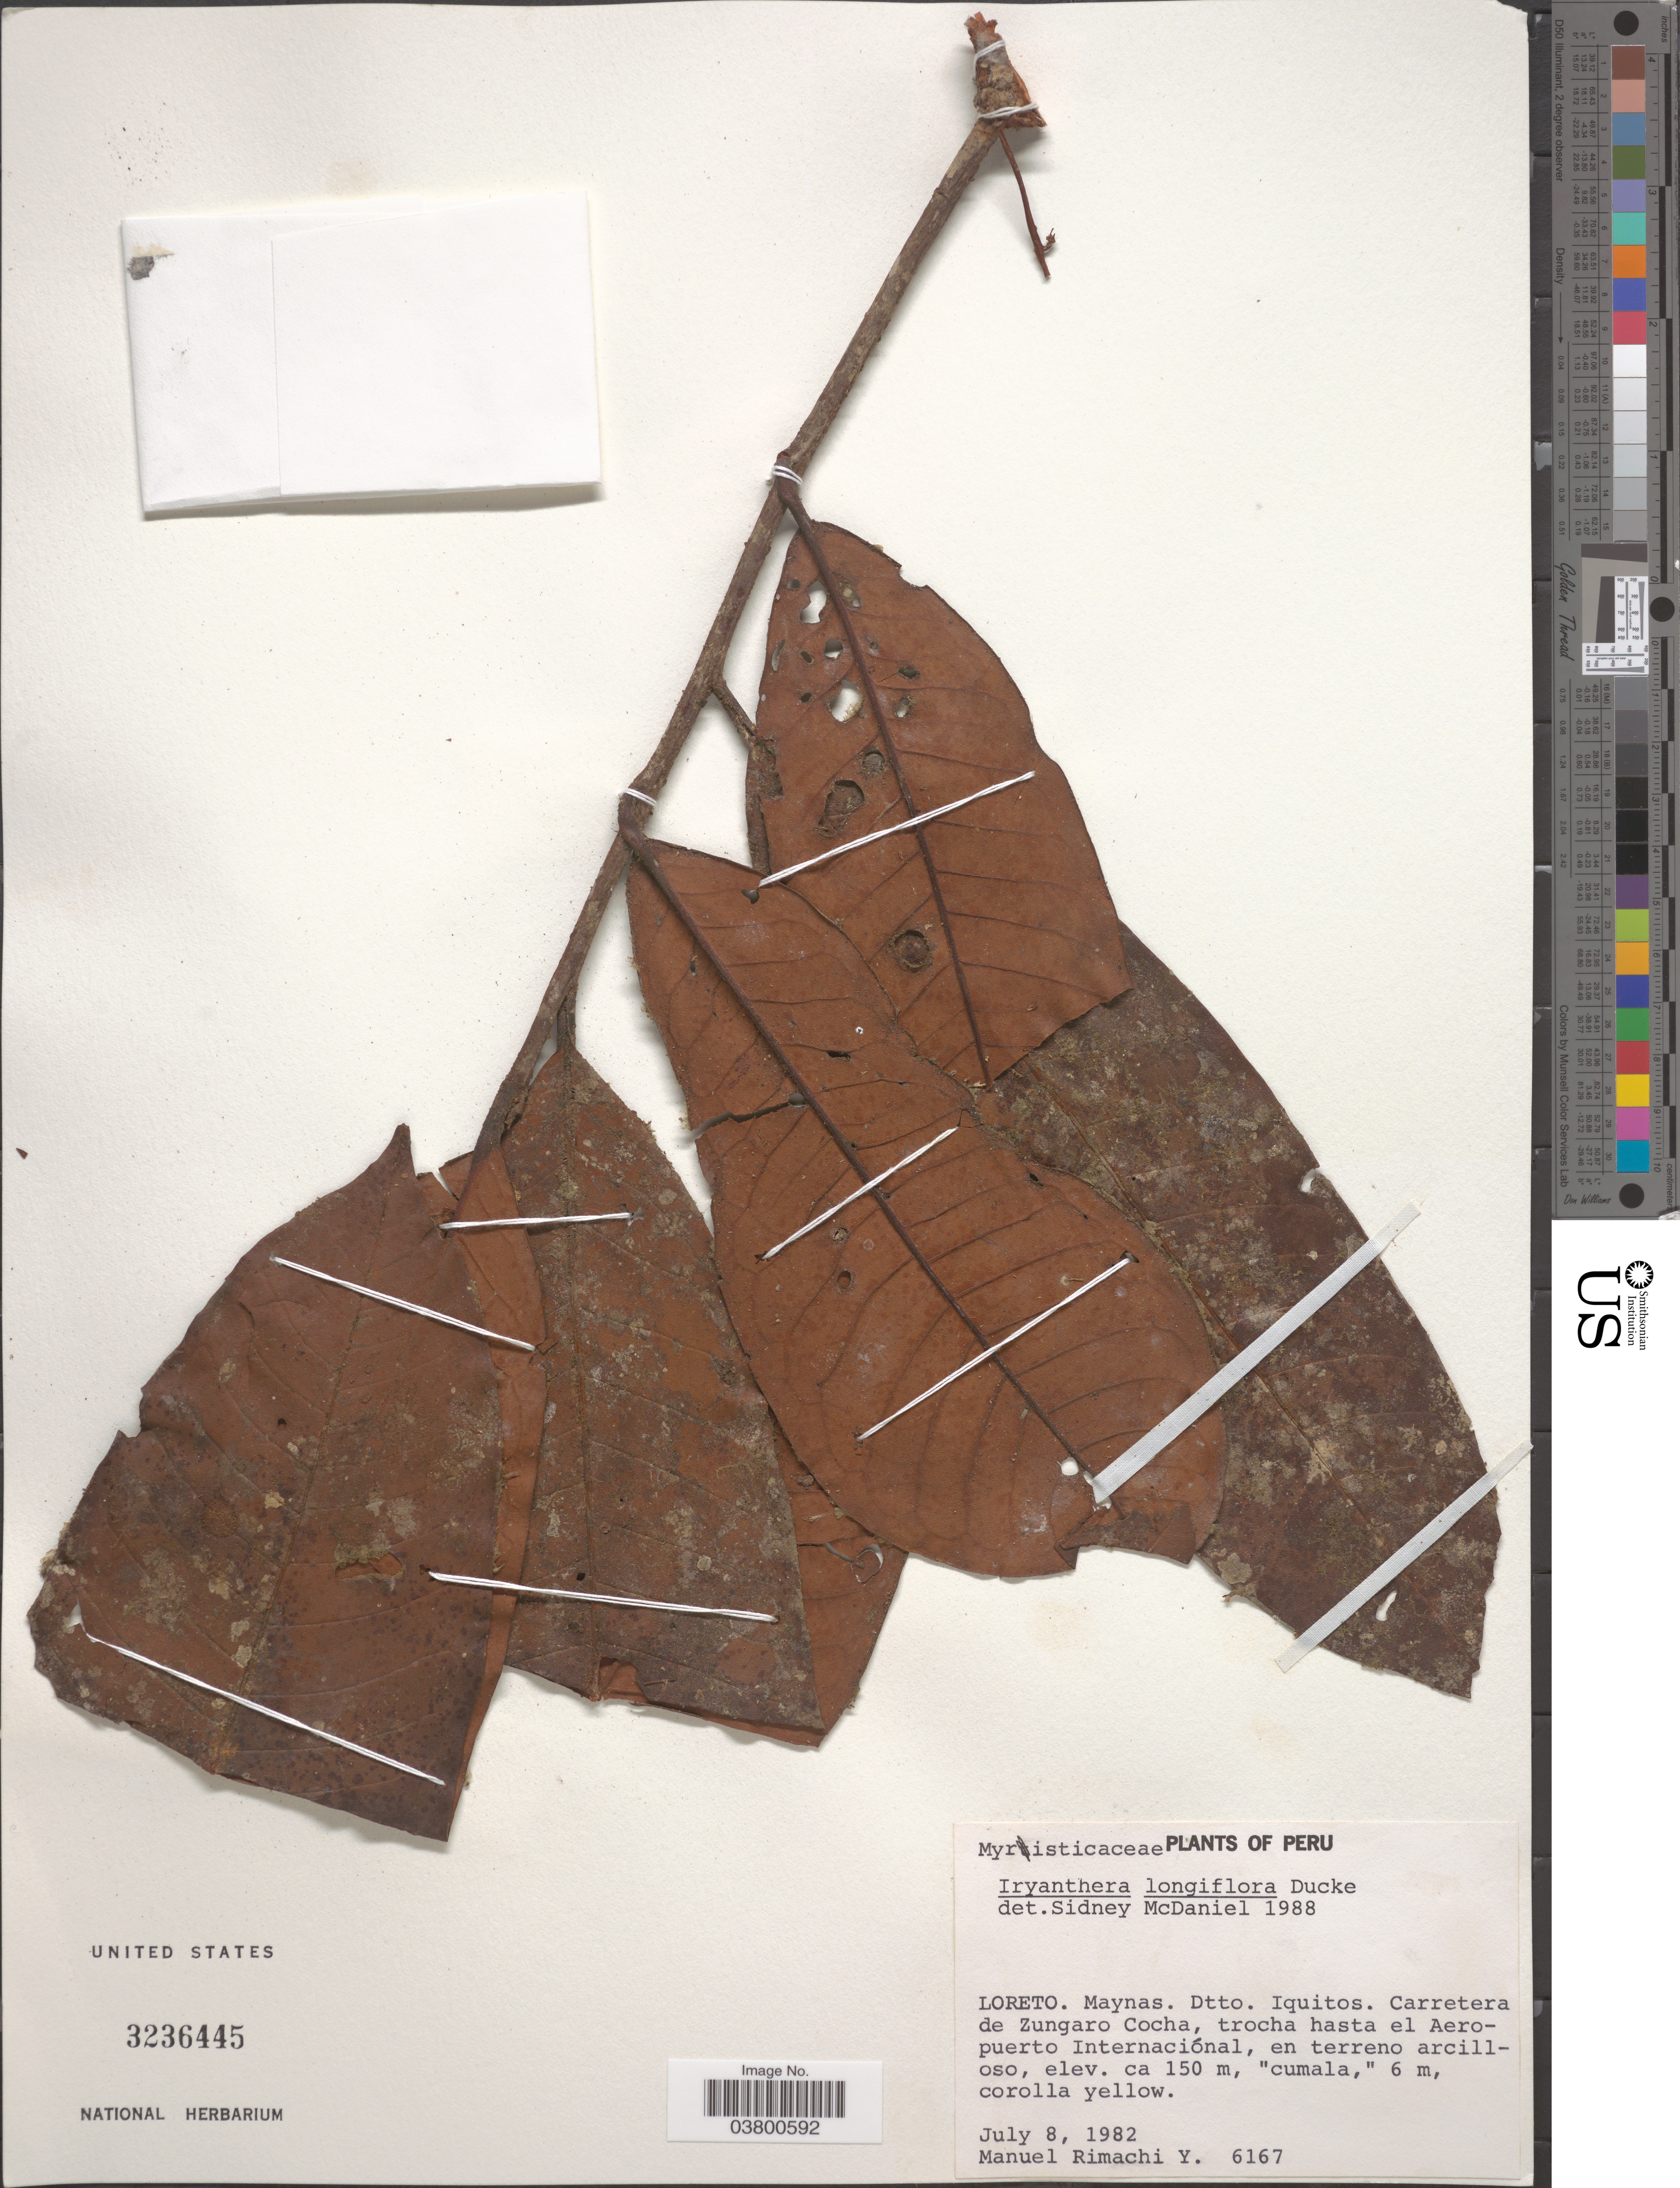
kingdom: Plantae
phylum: Tracheophyta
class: Magnoliopsida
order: Magnoliales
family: Myristicaceae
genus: Iryanthera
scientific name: Iryanthera macrophylla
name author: (Benth.) Warb.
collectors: M. Rimachi Y.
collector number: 6167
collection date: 1982-07-08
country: Peru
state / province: Loreto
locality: Maynas. Dtto. Iquitos. Carretera de Zungaro Cocha, trocha hasta el Aeropuerto Internaciónal, en terreno arcilloso.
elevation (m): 150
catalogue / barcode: US 3236445